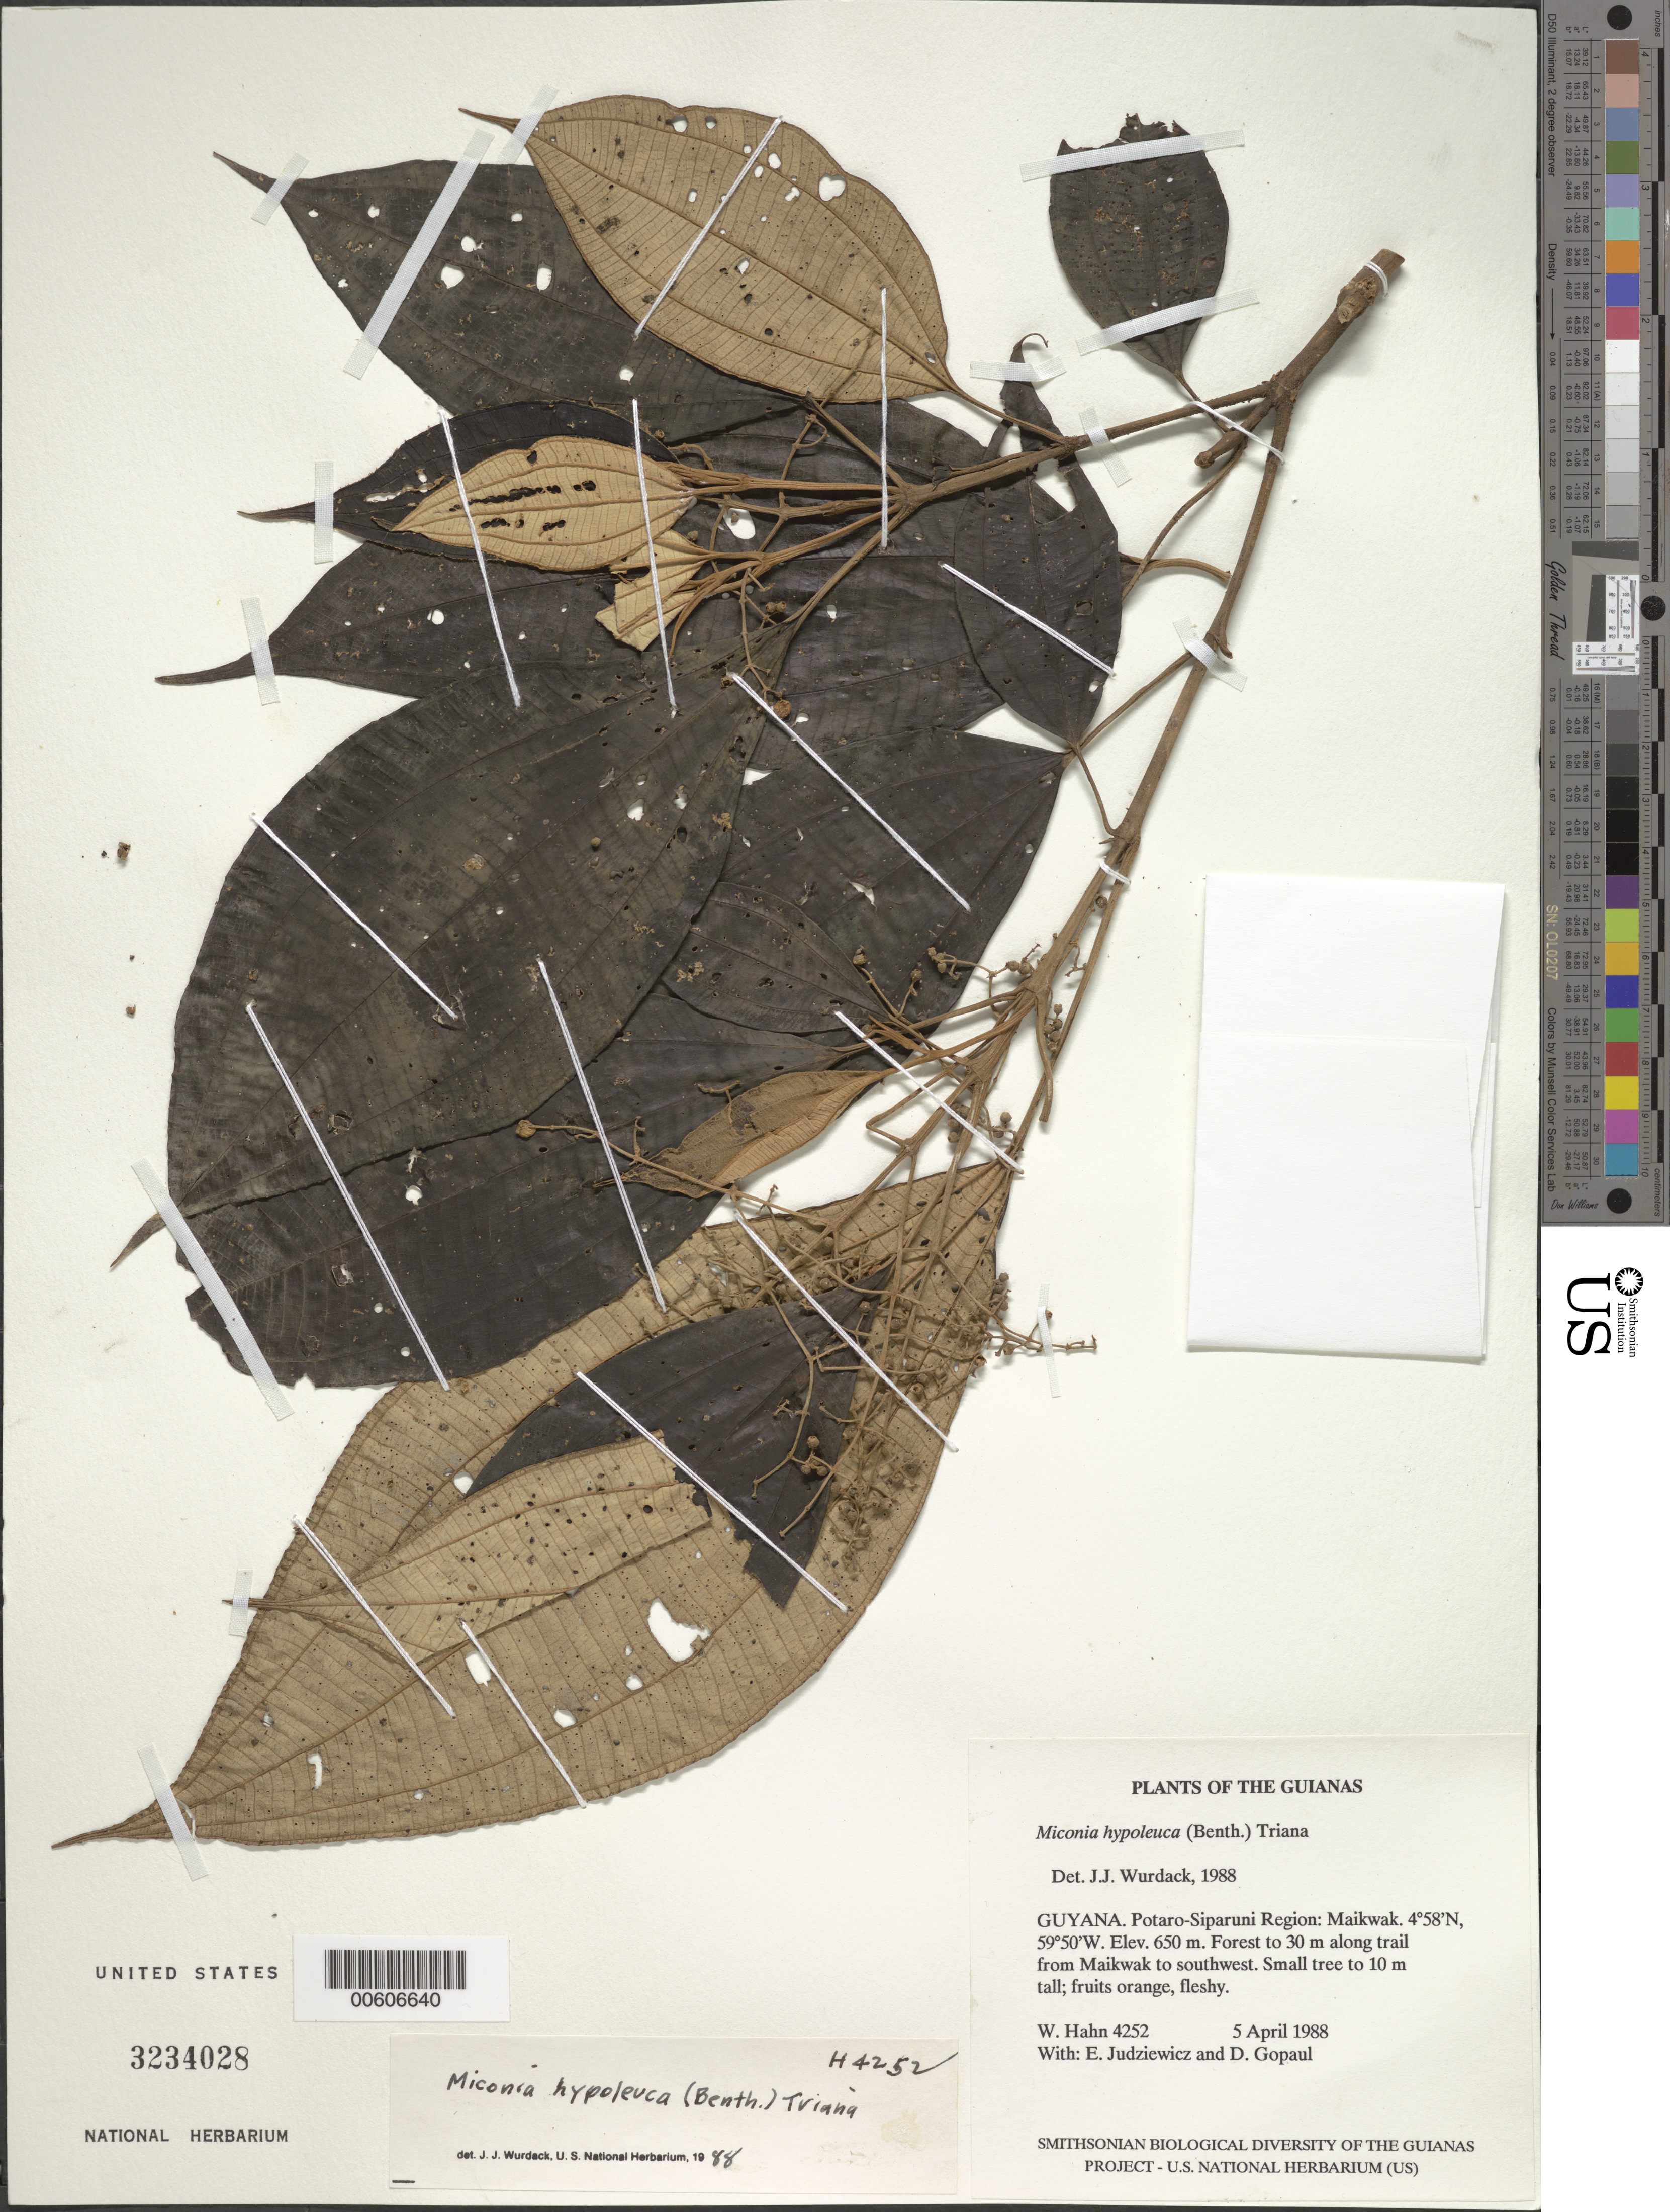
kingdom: Plantae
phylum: Tracheophyta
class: Magnoliopsida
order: Myrtales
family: Melastomataceae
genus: Miconia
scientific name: Miconia hypoleuca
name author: (Benth.) Triana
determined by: Wurdack, John J., (US), US (UNITED STATES)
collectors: W. Hahn, E. J. Judziewicz & D. Gopaul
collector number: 4252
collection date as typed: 5 April 1988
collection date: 1988-04-05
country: Guyana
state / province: Potaro-Siparuni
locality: Maikwak. Along trail from Maikwak to southwest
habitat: Forest to 30 m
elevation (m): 650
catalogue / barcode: US 3234028